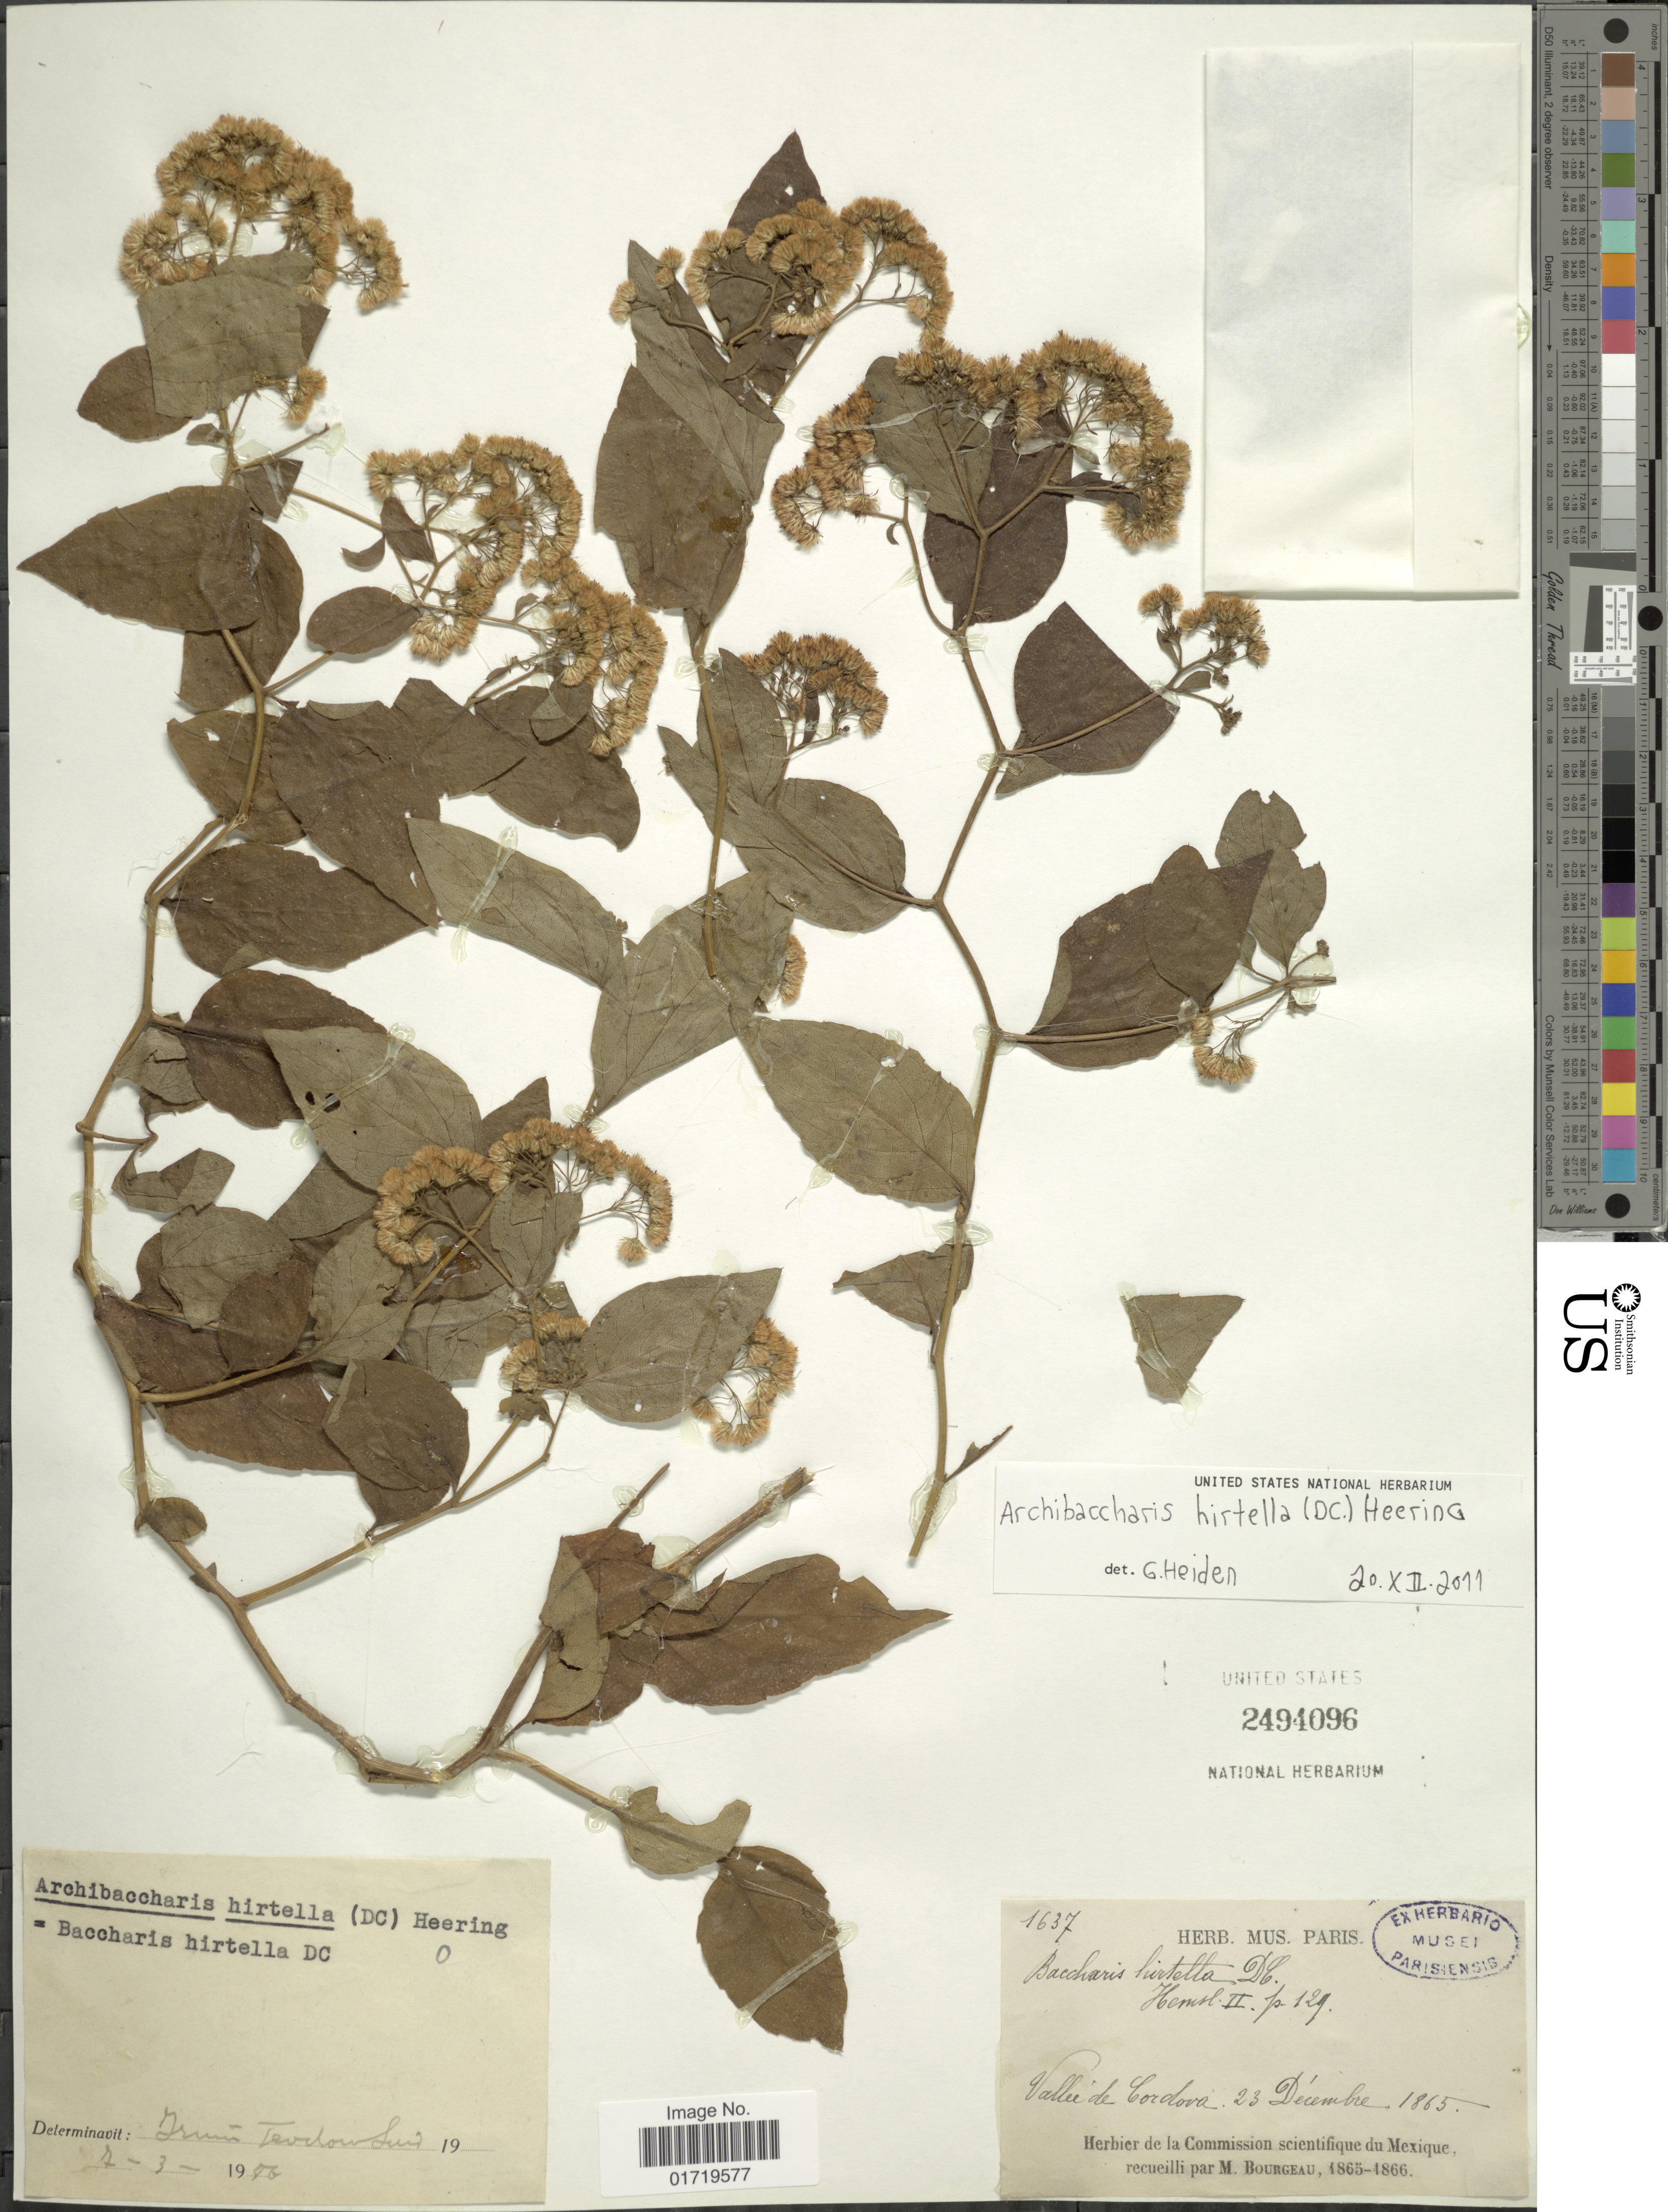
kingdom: Plantae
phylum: Tracheophyta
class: Magnoliopsida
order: Asterales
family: Asteraceae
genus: Baccharis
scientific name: Baccharis hirtella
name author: DC.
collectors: M. Bourgeau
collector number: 1637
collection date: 1865-12-23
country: Mexico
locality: Vallee de Cordova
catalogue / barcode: US 2494096